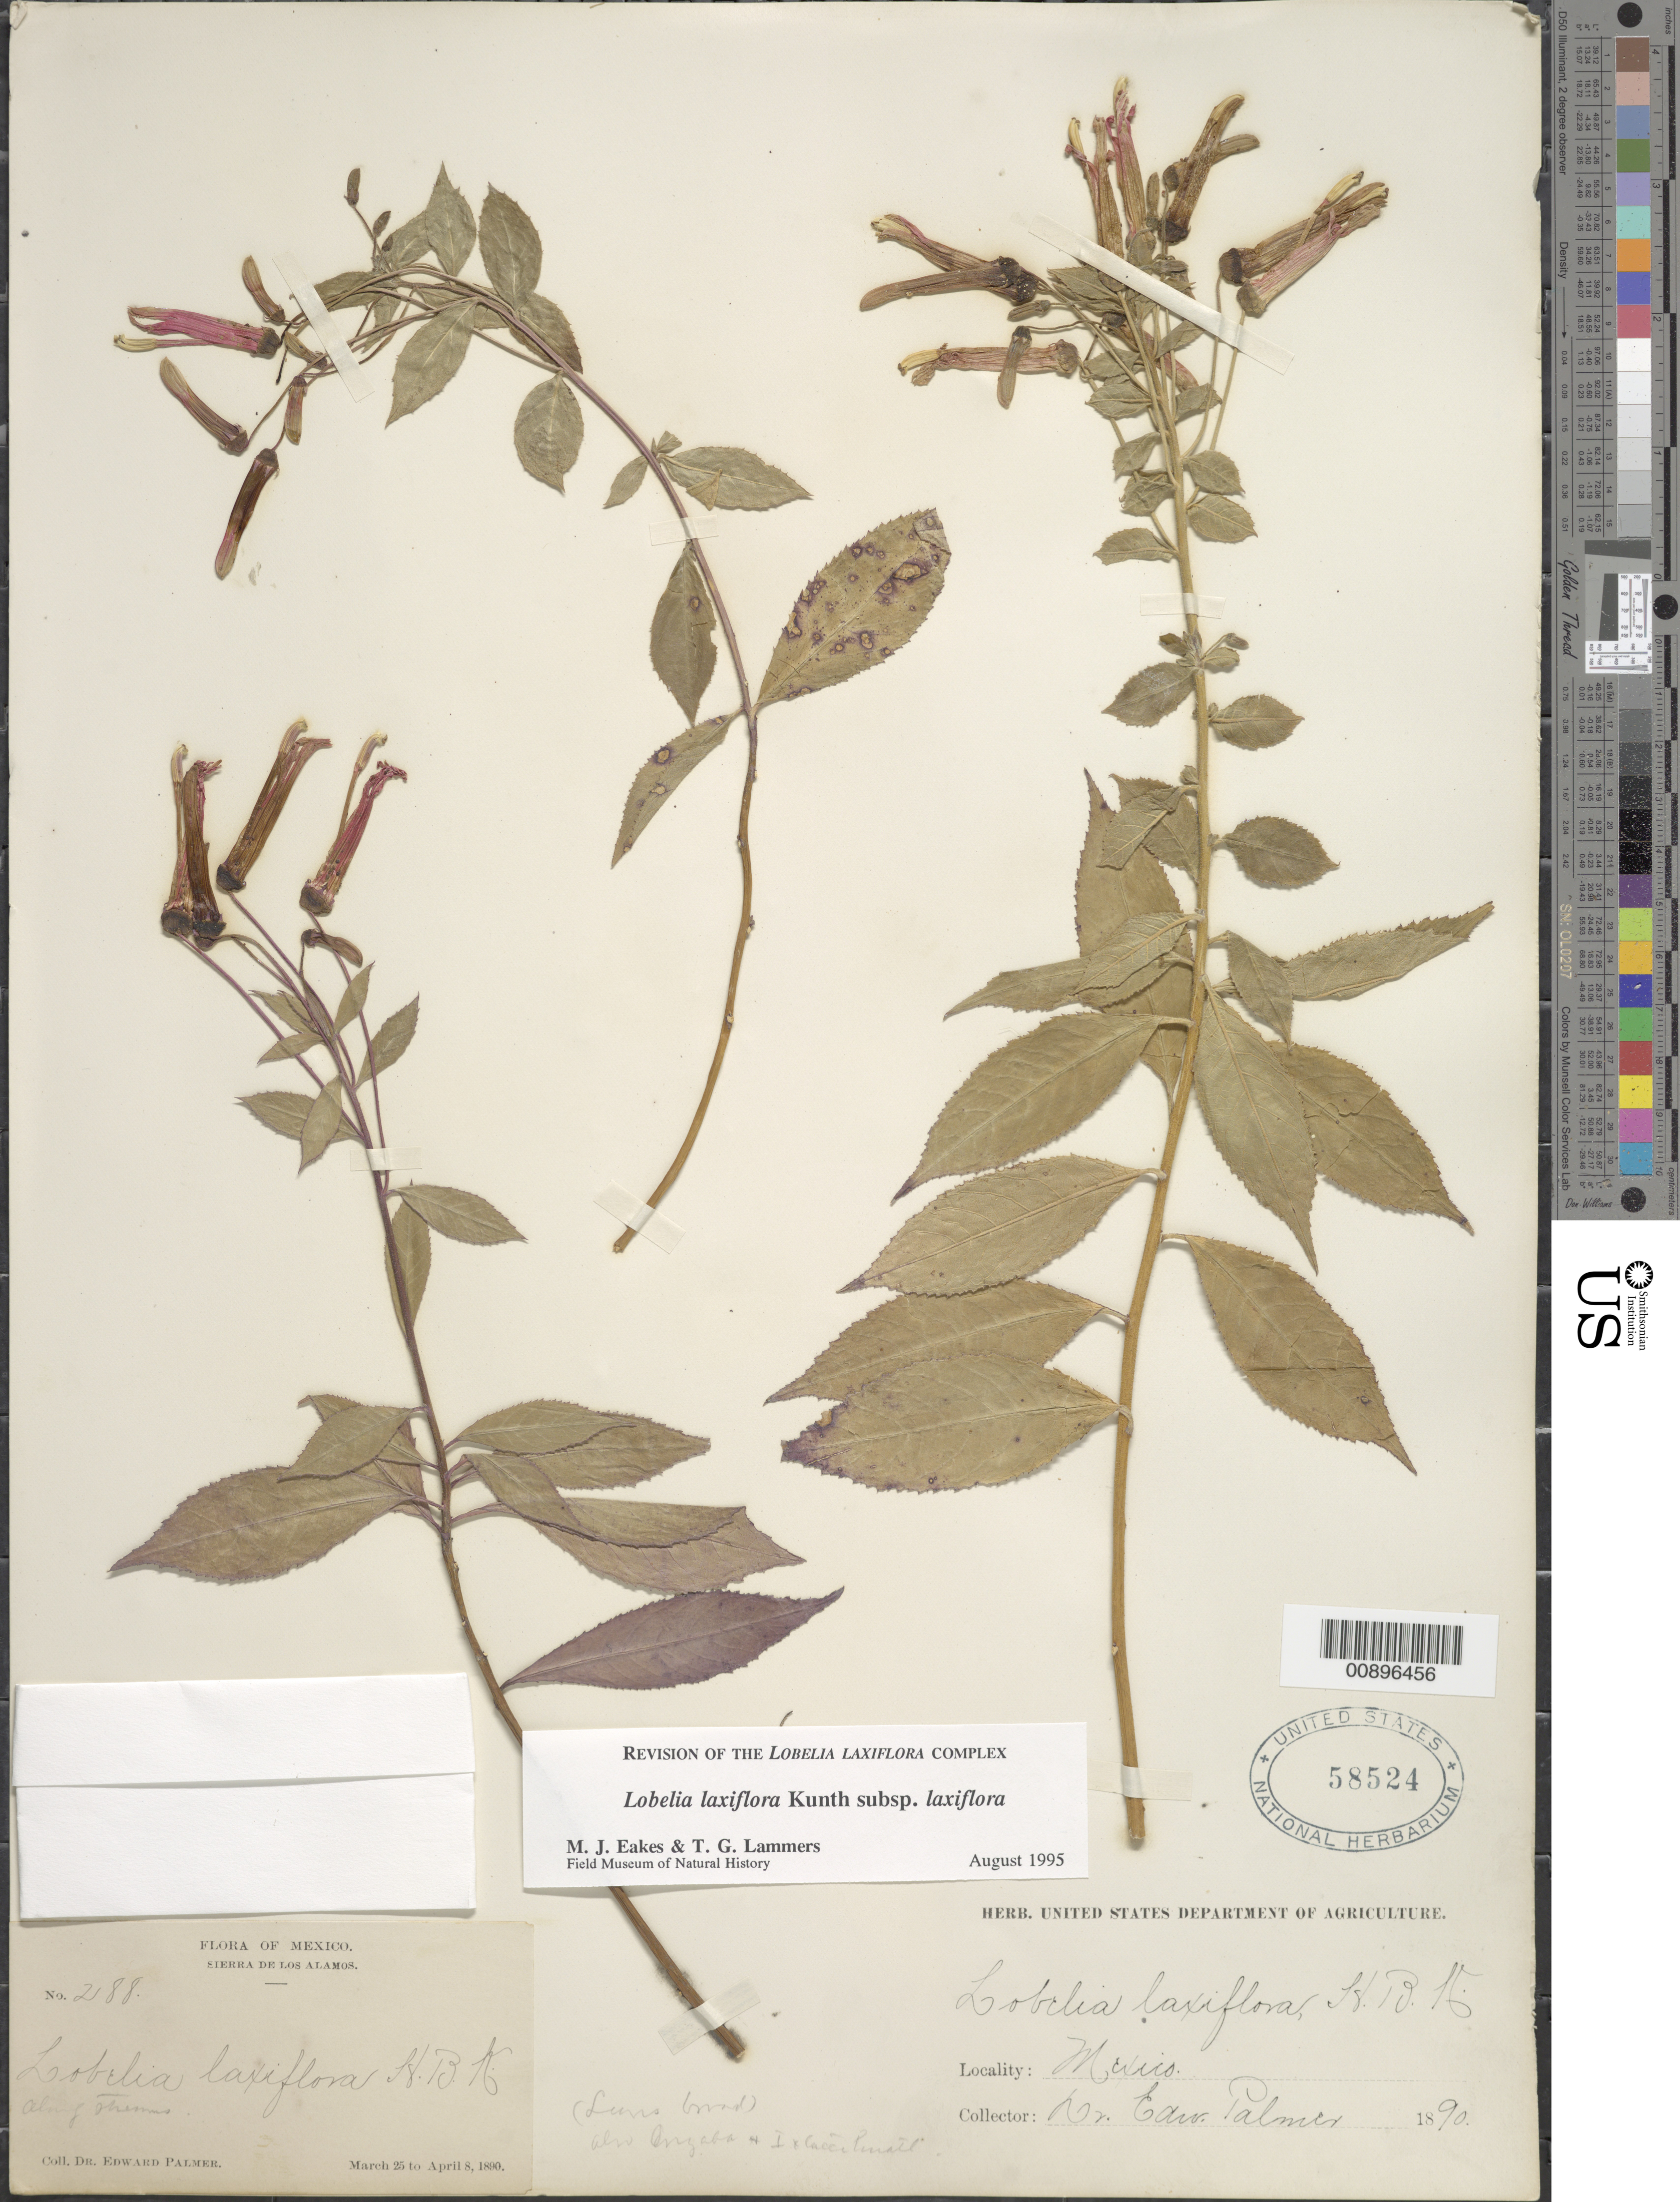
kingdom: Plantae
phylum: Tracheophyta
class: Magnoliopsida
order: Asterales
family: Campanulaceae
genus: Lobelia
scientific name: Lobelia laxiflora subsp. laxiflora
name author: Kunth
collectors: E. Palmer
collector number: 288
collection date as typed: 25 Mar 1890 to 08 Apr 1890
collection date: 1890-03-25/1890-04-08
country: Mexico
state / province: Sonora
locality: Sierra de los Alamos, Sonora.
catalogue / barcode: US 58524